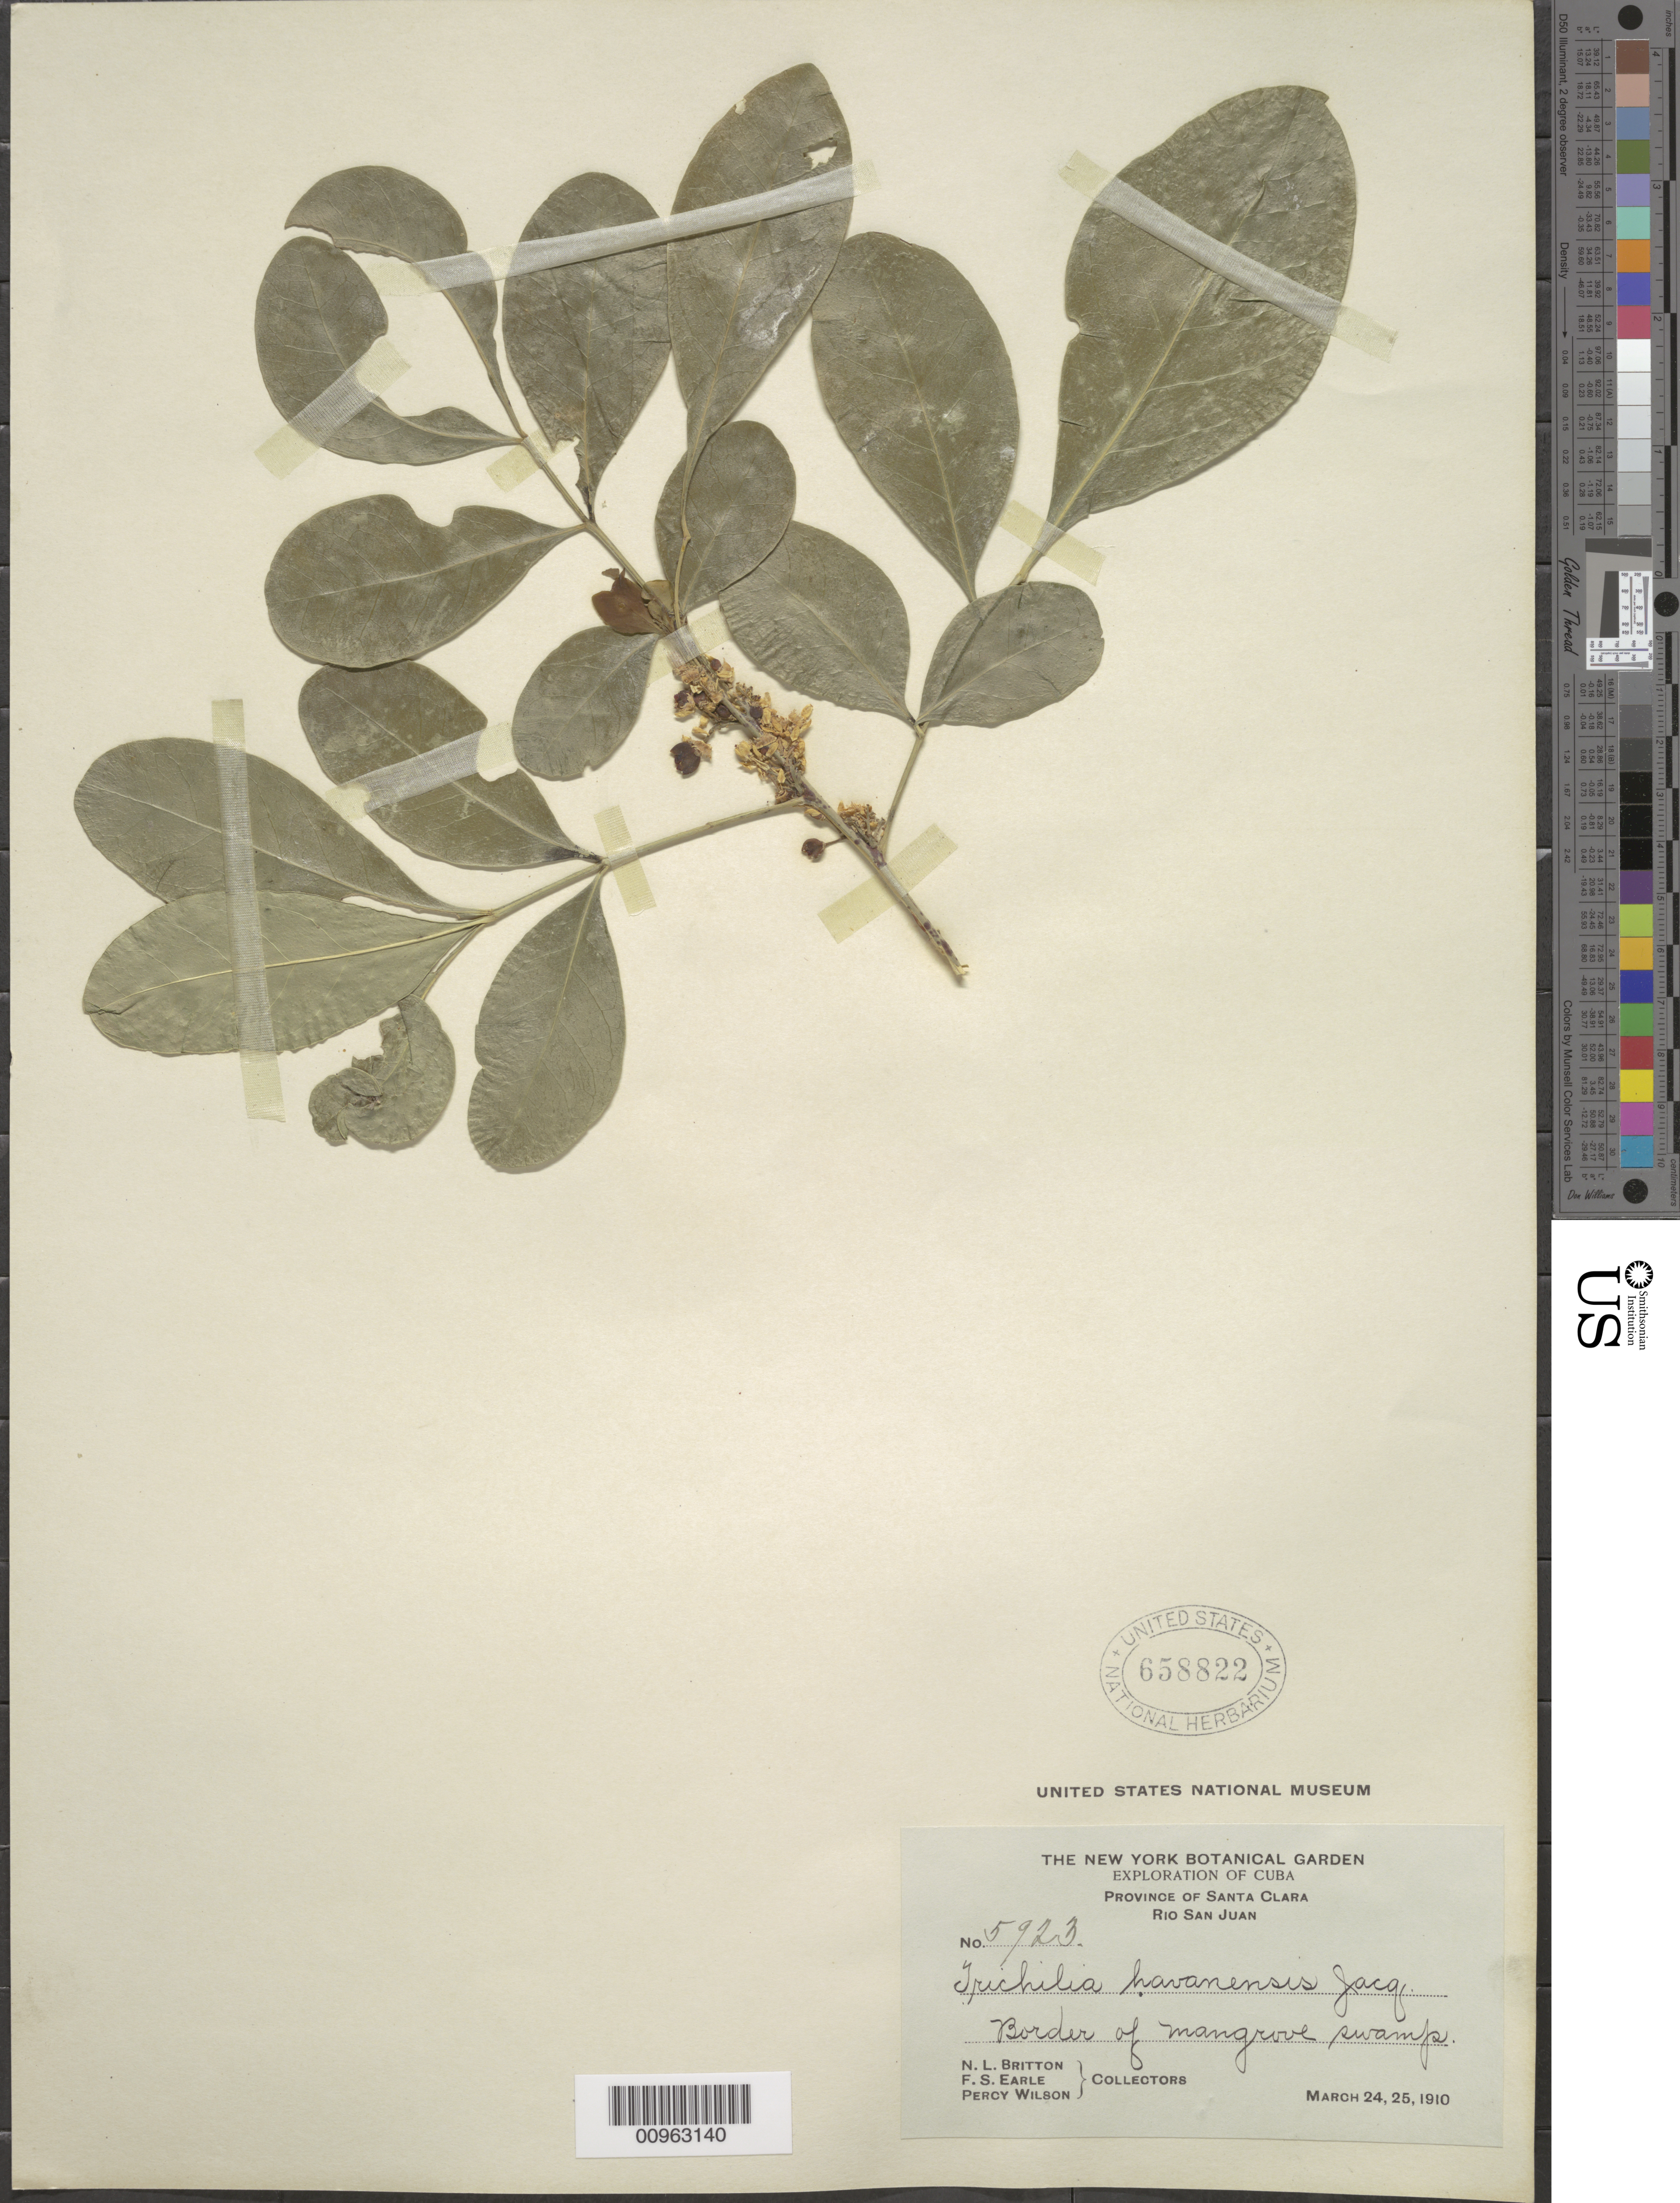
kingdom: Plantae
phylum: Tracheophyta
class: Magnoliopsida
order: Sapindales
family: Meliaceae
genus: Trichilia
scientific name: Trichilia havanensis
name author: Jacq.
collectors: N. Britton, F. S. Earle & P. Wilson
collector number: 5923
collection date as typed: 24 Mar 1910 to 25 Mar 1910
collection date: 1910-03-24/1910-03-25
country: Cuba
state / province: Las Villas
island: Cuba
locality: Rio San Juan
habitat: Border of mangrove swamp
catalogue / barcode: US 658822